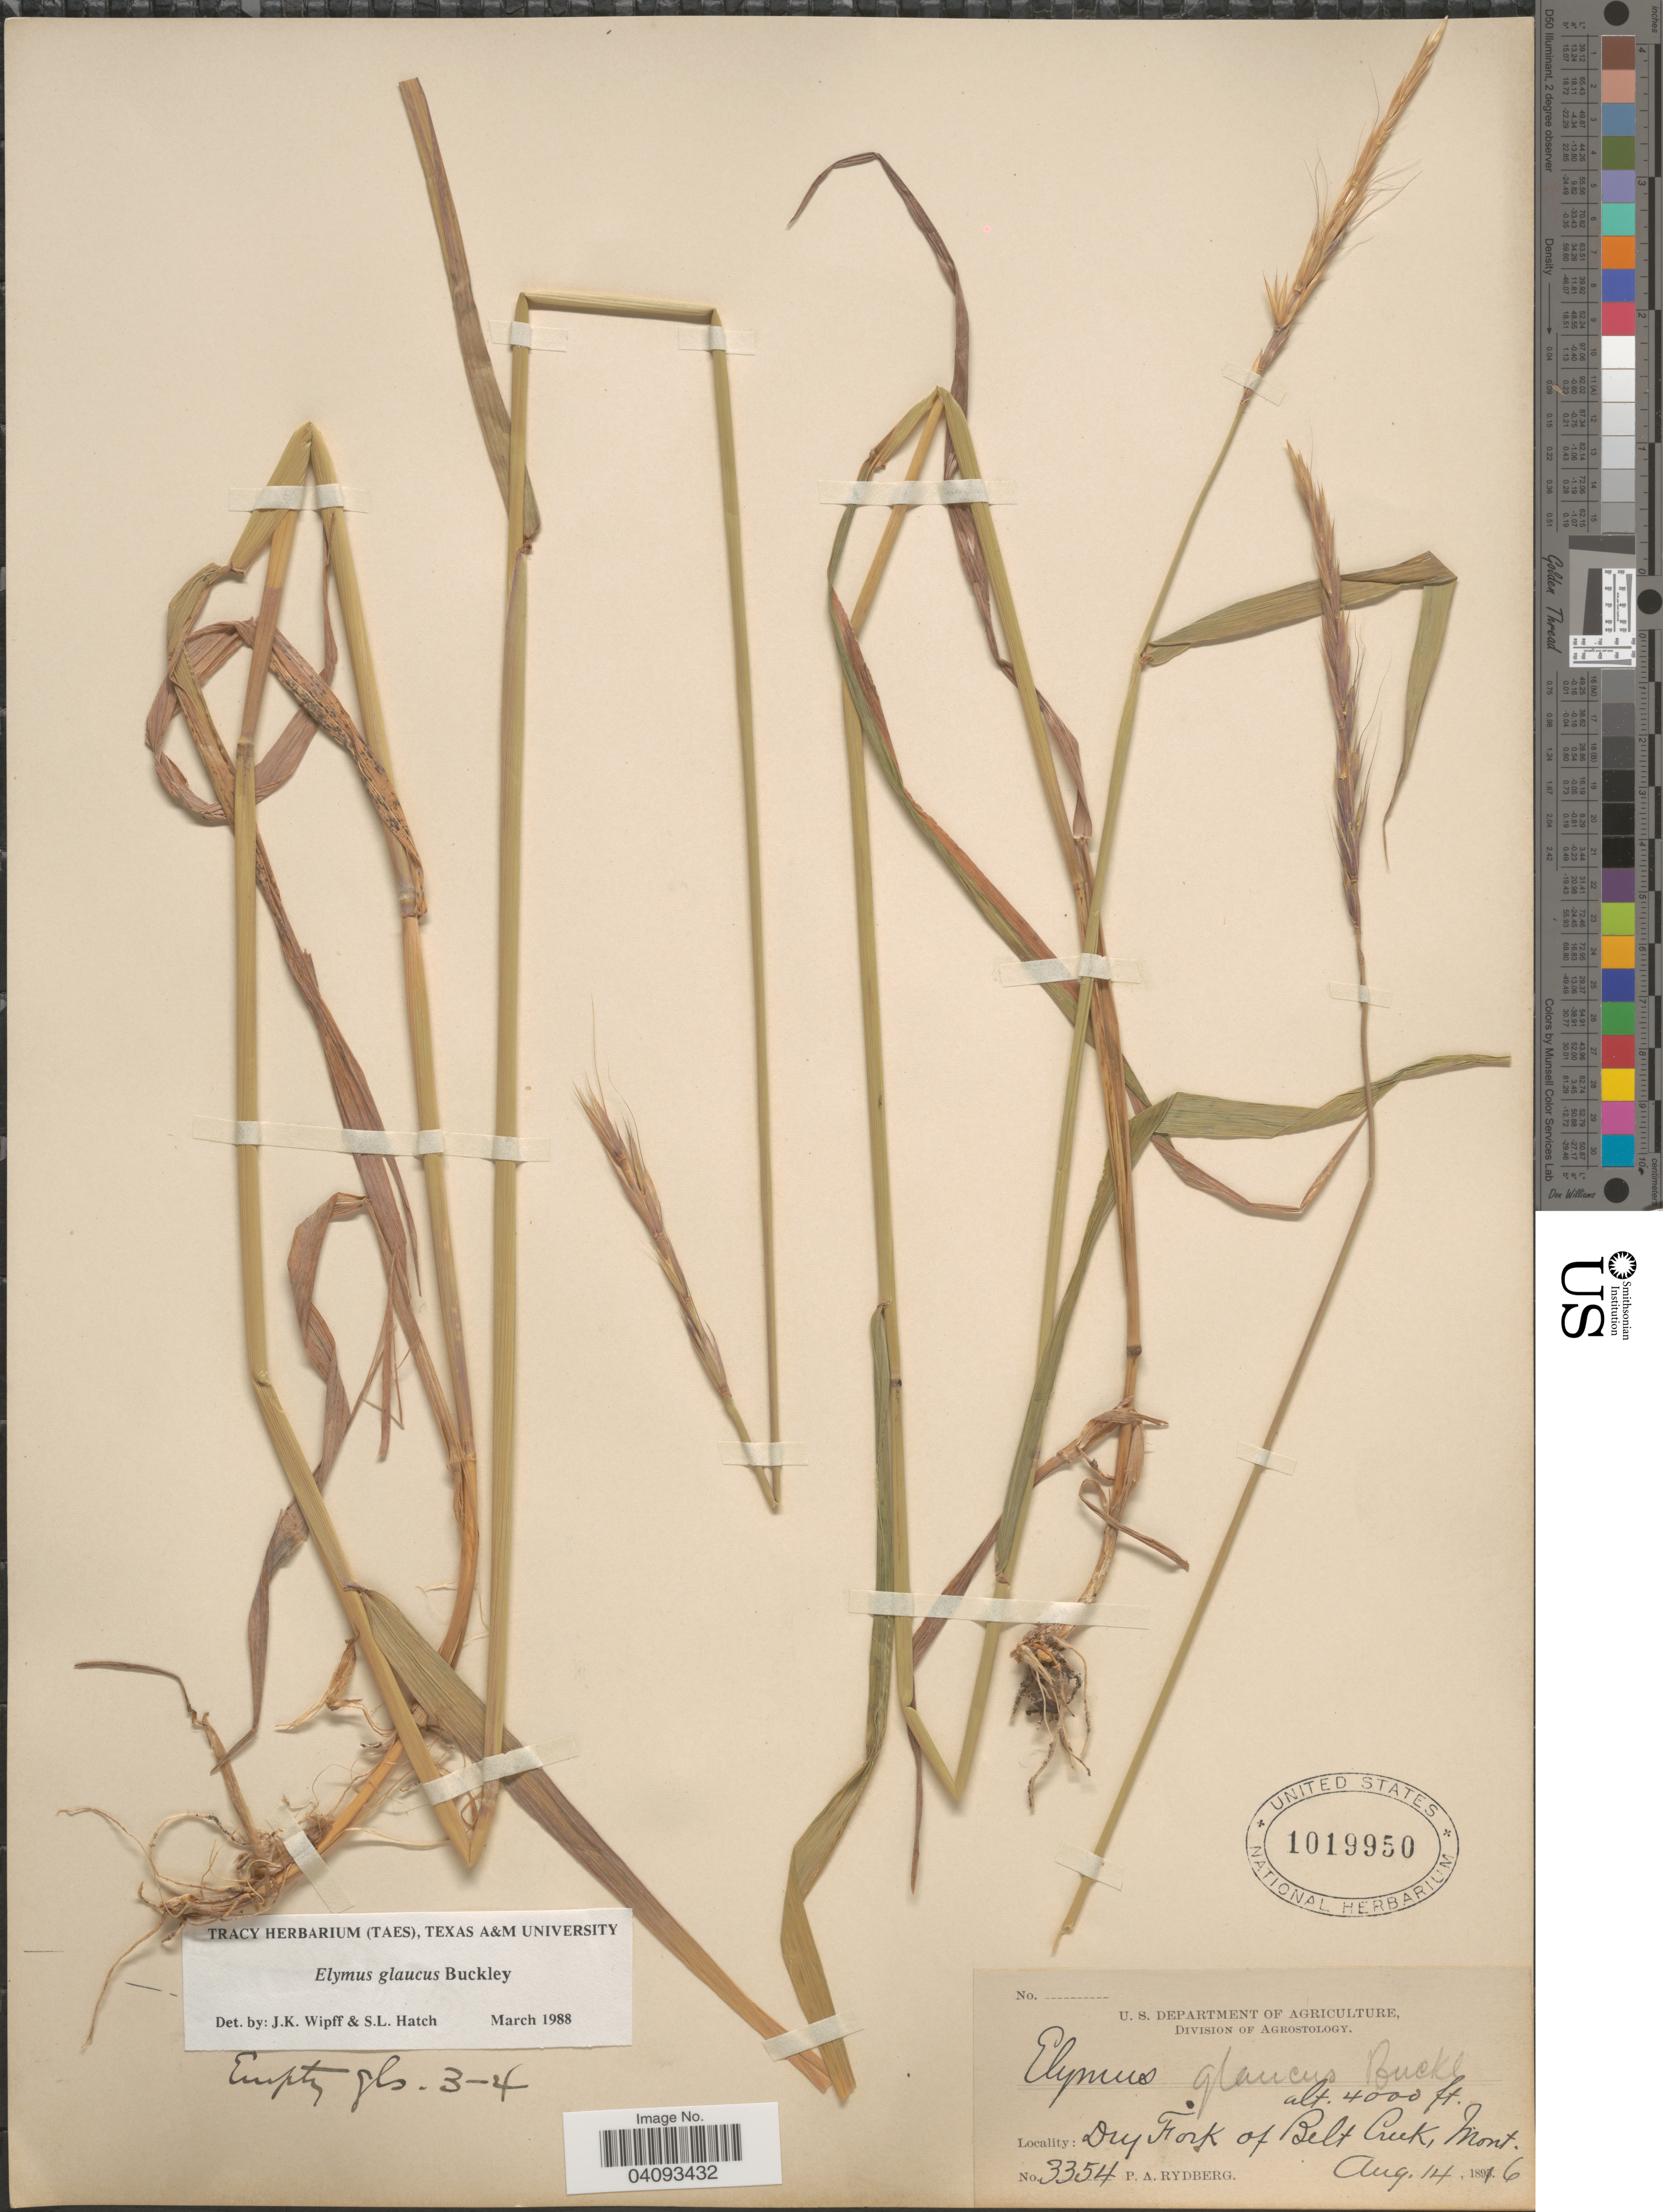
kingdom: Plantae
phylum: Tracheophyta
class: Liliopsida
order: Poales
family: Poaceae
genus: Elymus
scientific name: Elymus glaucus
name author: Buckley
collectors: P. A. Rydberg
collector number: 3354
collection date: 1896-08-14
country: United States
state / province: Montana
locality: Dry Fork of Belt Creek.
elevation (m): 1219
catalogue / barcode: US 1019950